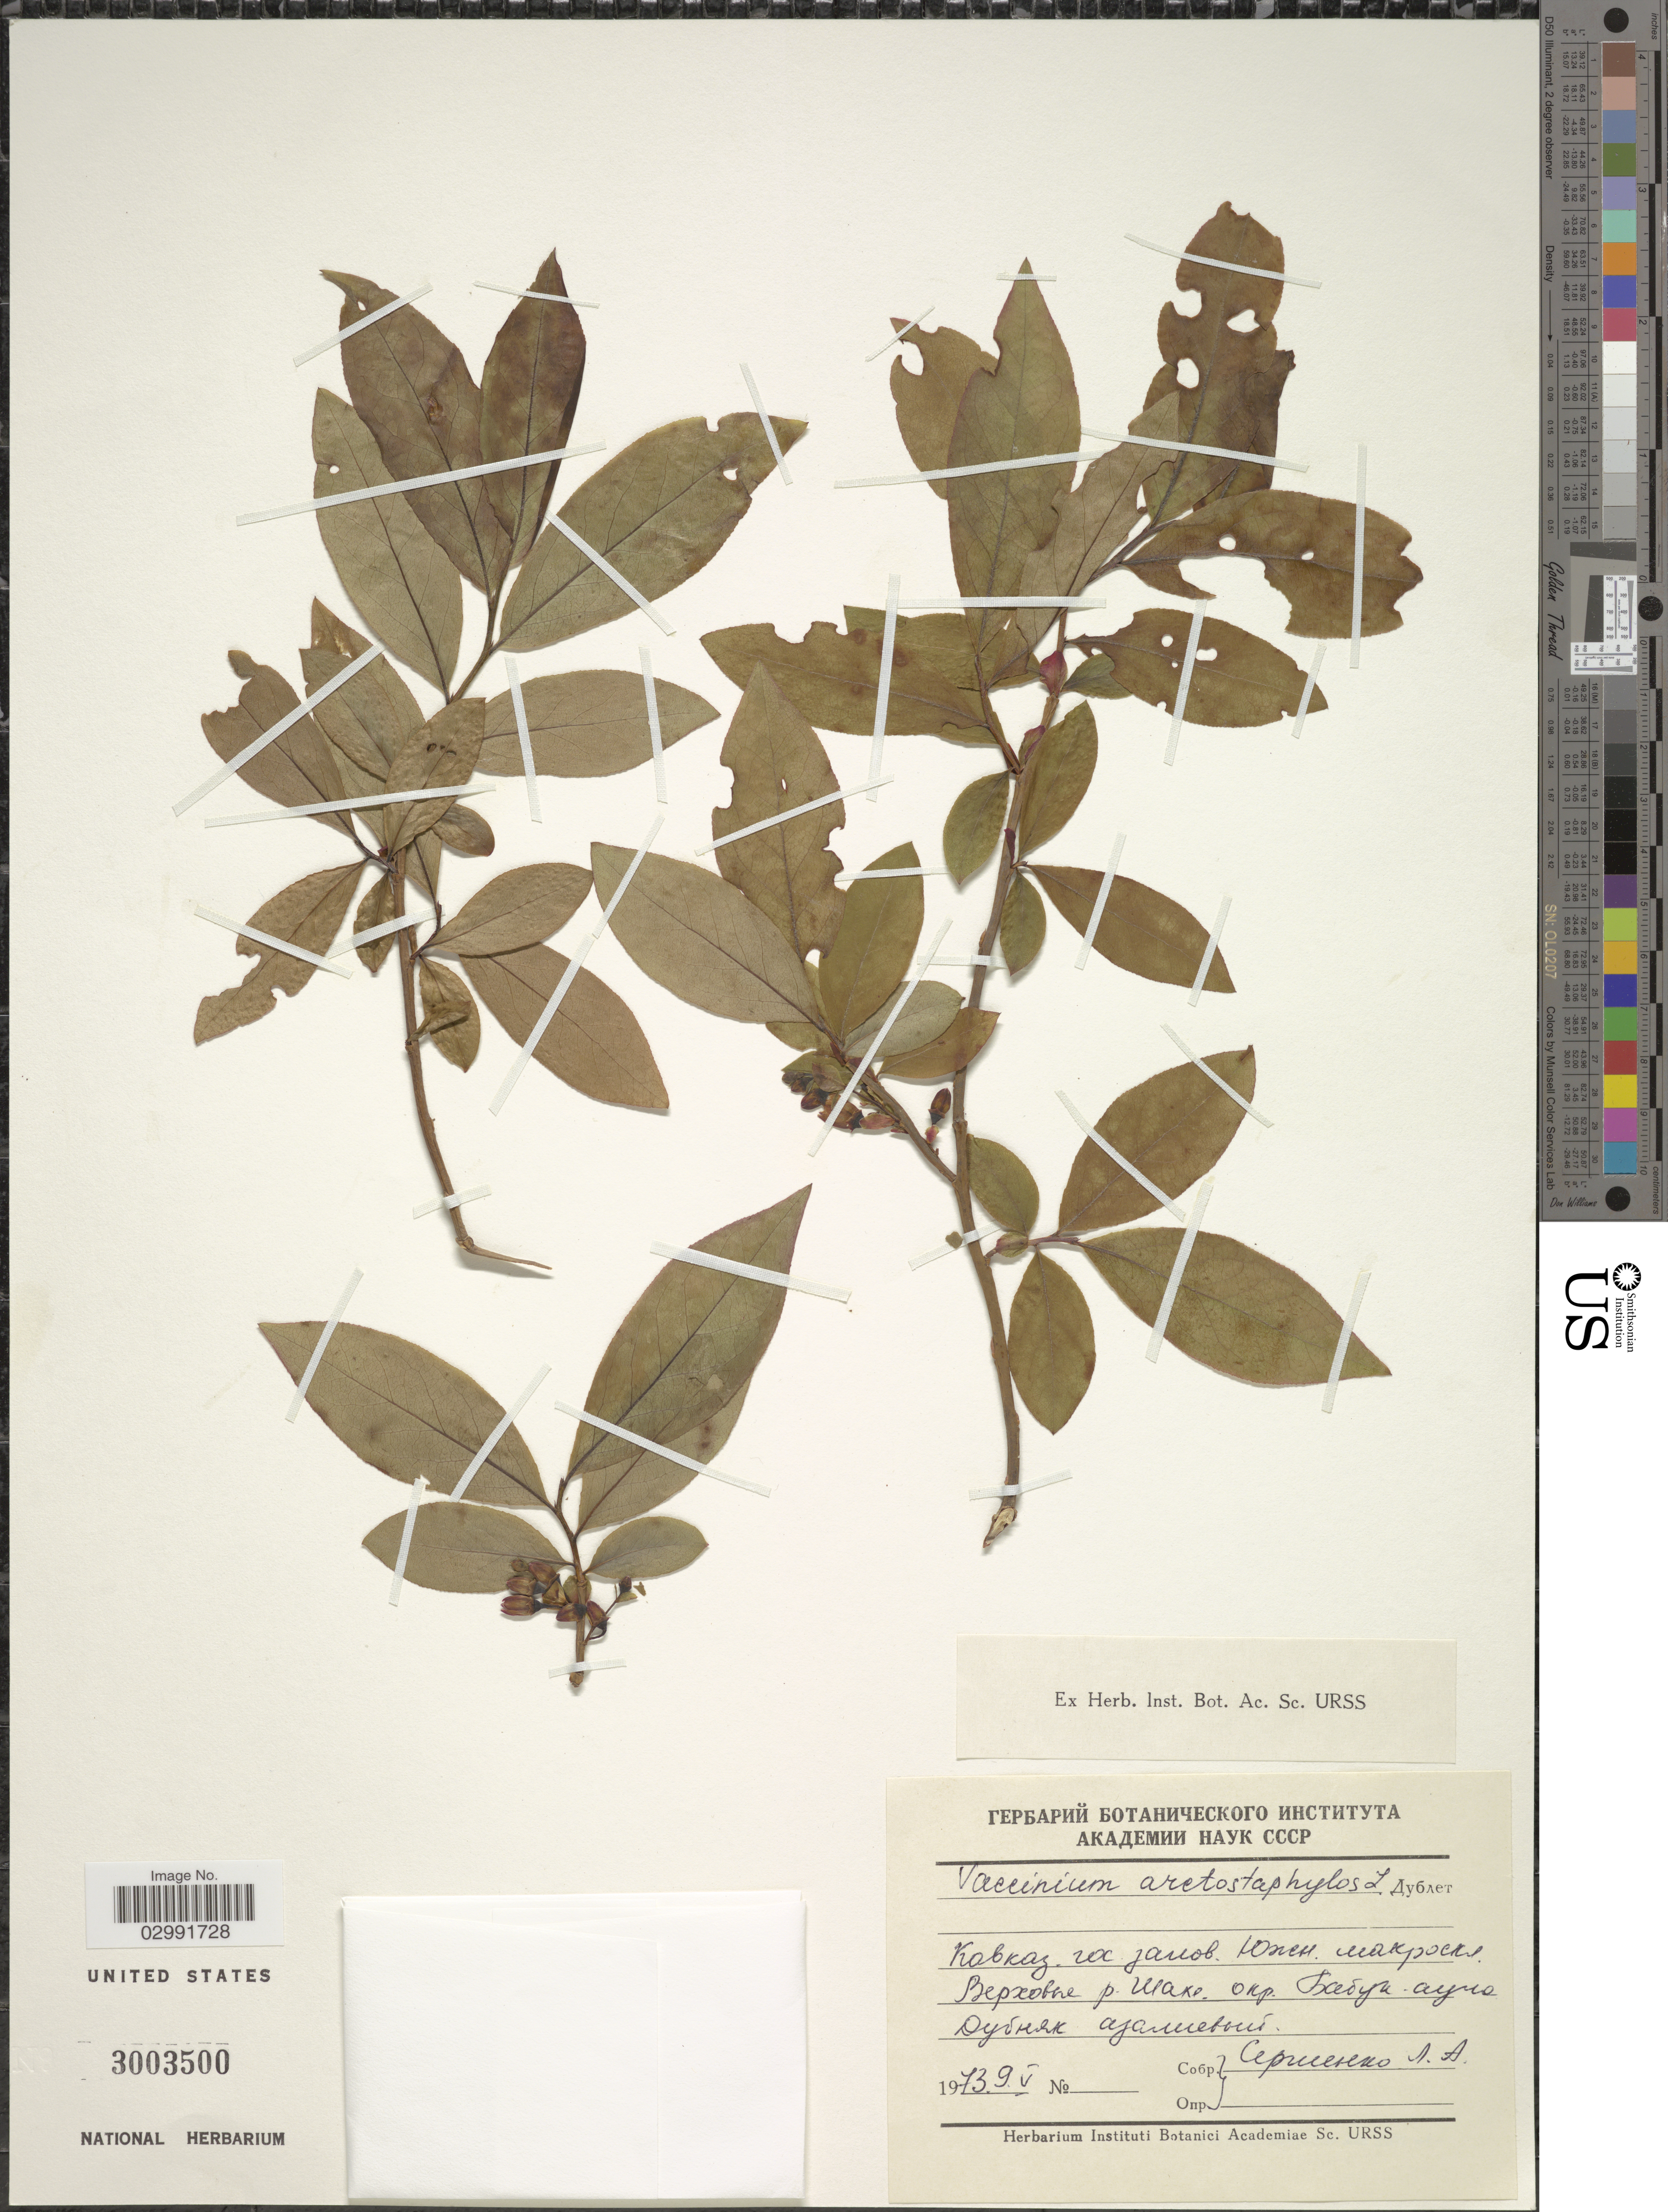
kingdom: Plantae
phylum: Tracheophyta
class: Magnoliopsida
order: Ericales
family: Ericaceae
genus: Vaccinium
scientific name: Vaccinium arctostaphylos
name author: L.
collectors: L. Sergienko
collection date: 1973-05-09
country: Russian Federation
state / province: Krasnodar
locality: Source of Shakhe River.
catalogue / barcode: US 3003500